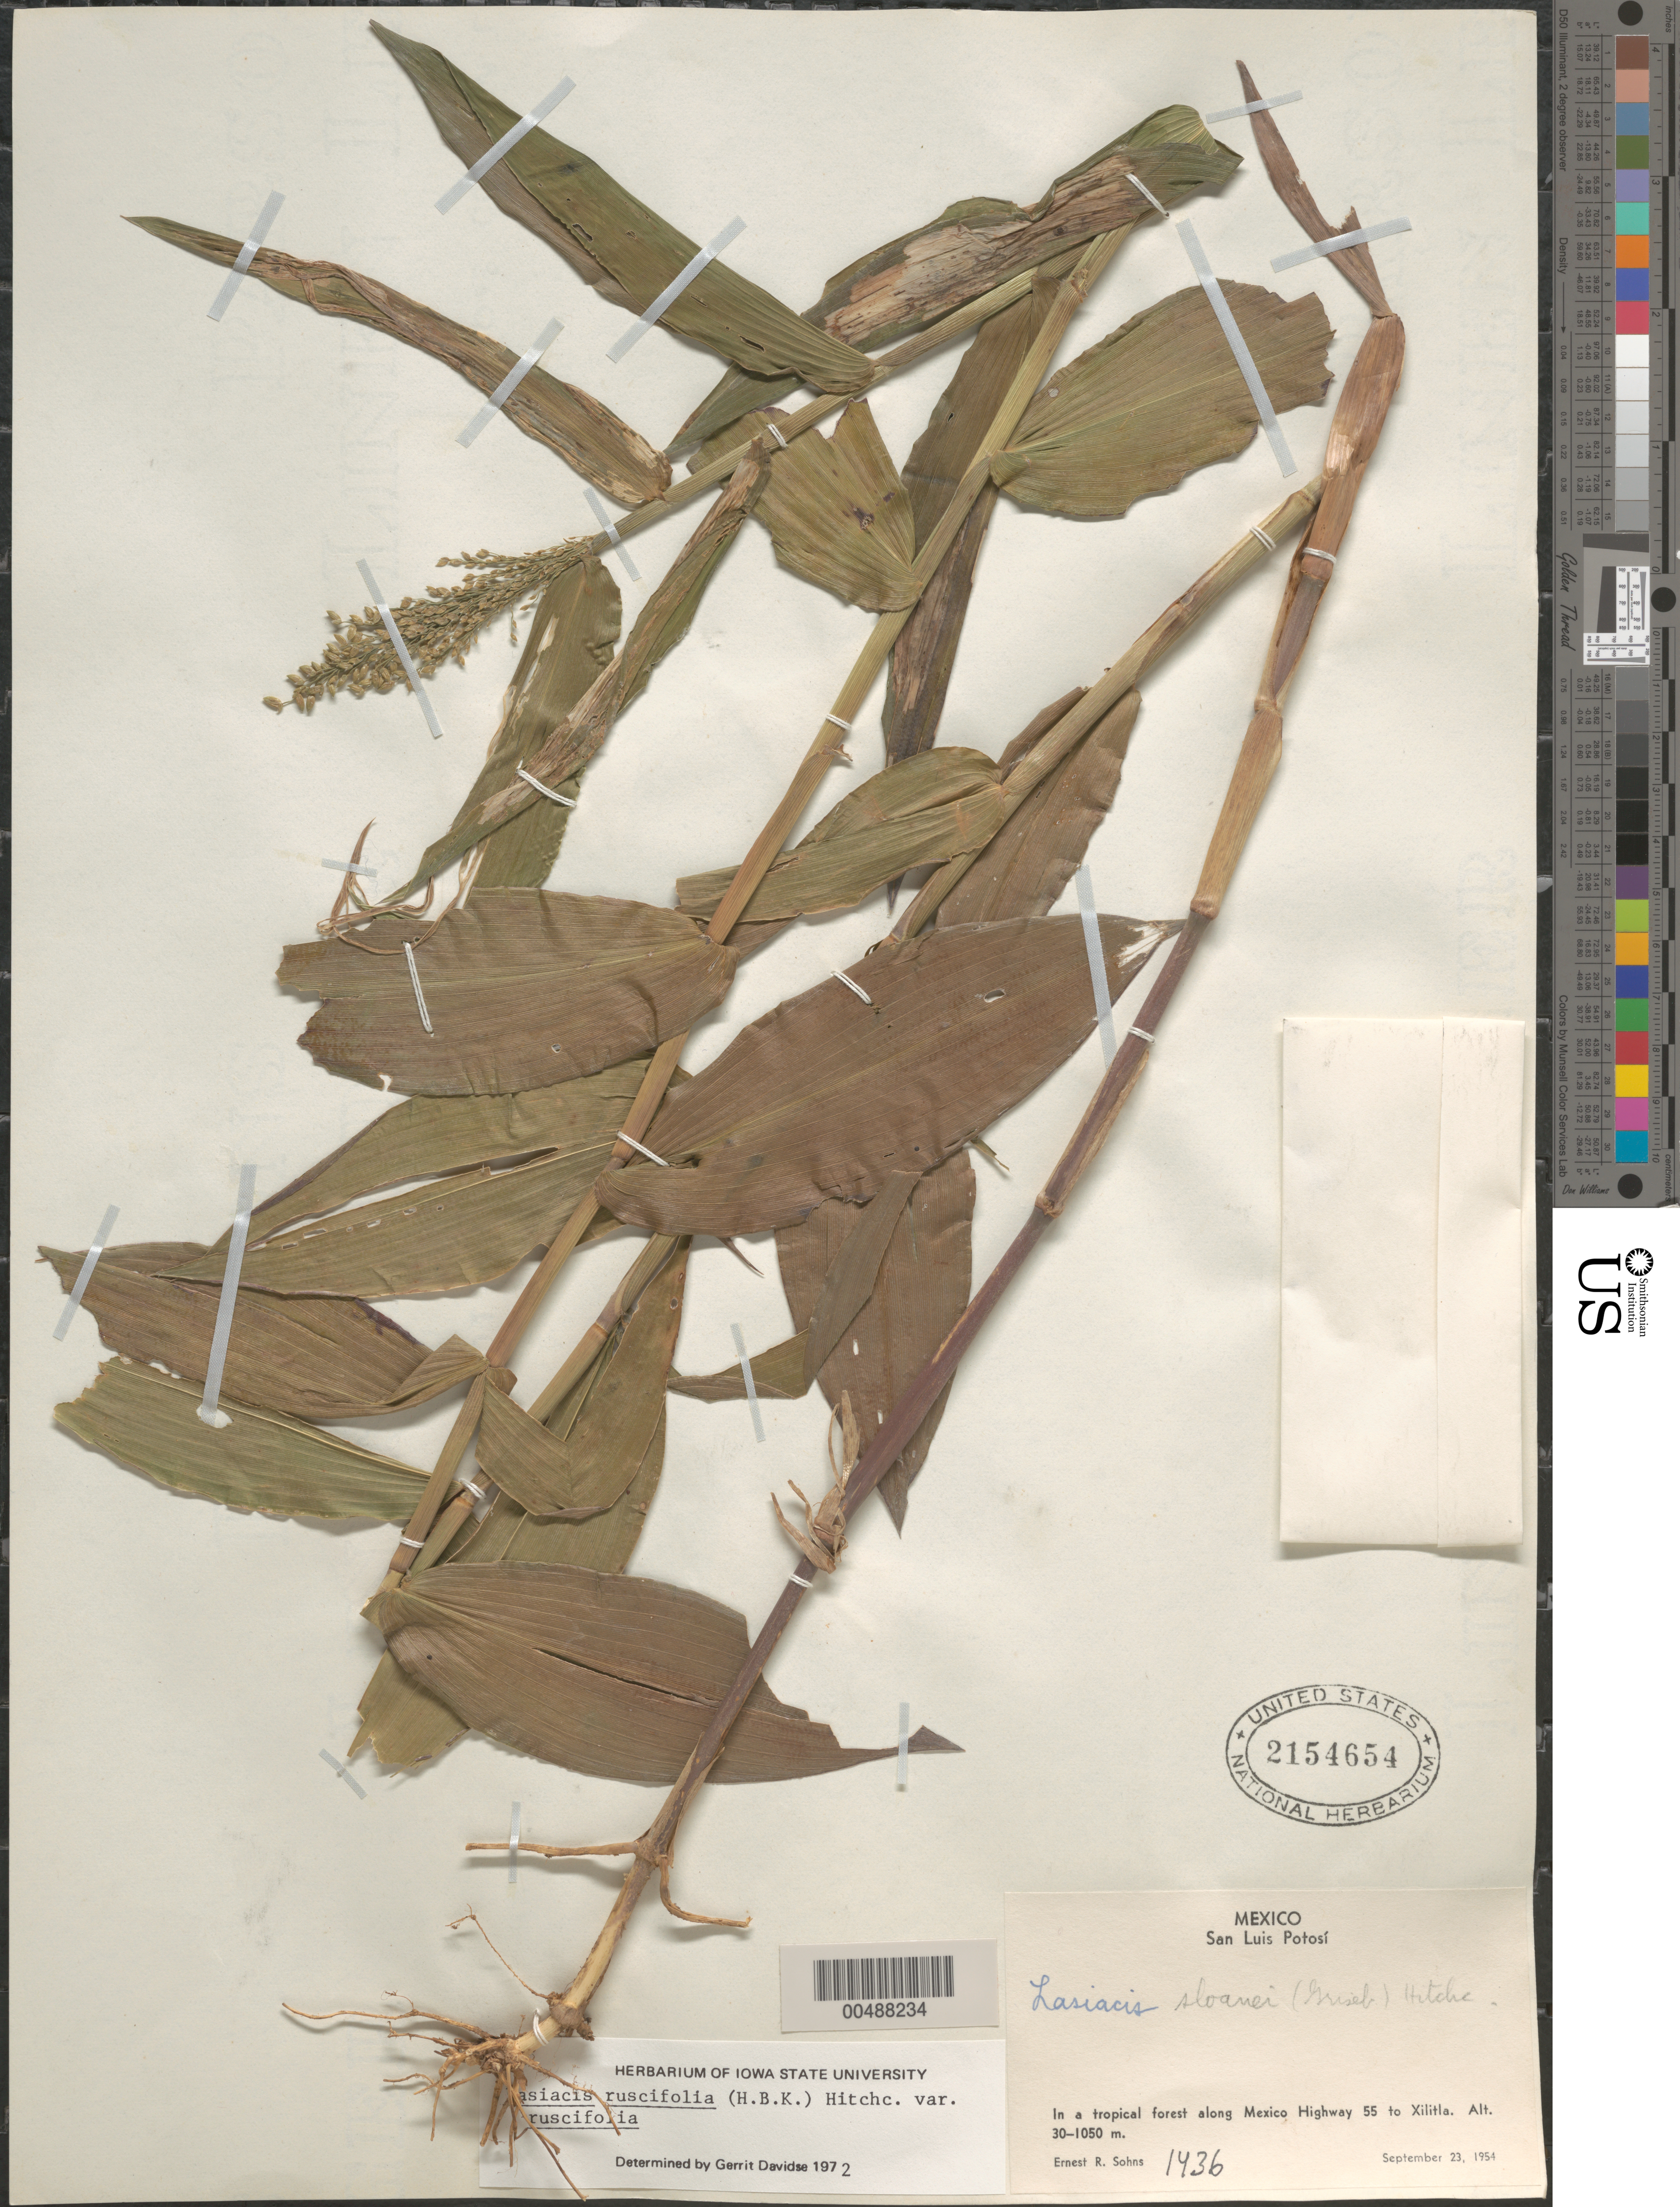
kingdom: Plantae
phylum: Tracheophyta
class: Liliopsida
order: Poales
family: Poaceae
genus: Lasiacis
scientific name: Lasiacis ruscifolia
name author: (Kunth) Hitchc.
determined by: Davidse, Gerrit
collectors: E. R. Sohns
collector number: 1436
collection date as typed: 23 Sep 1954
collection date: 1954-09-23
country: Mexico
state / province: San Luis Potosi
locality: Along Mexico Hwy 55 to Xilitla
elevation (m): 30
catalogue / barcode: US 2154654